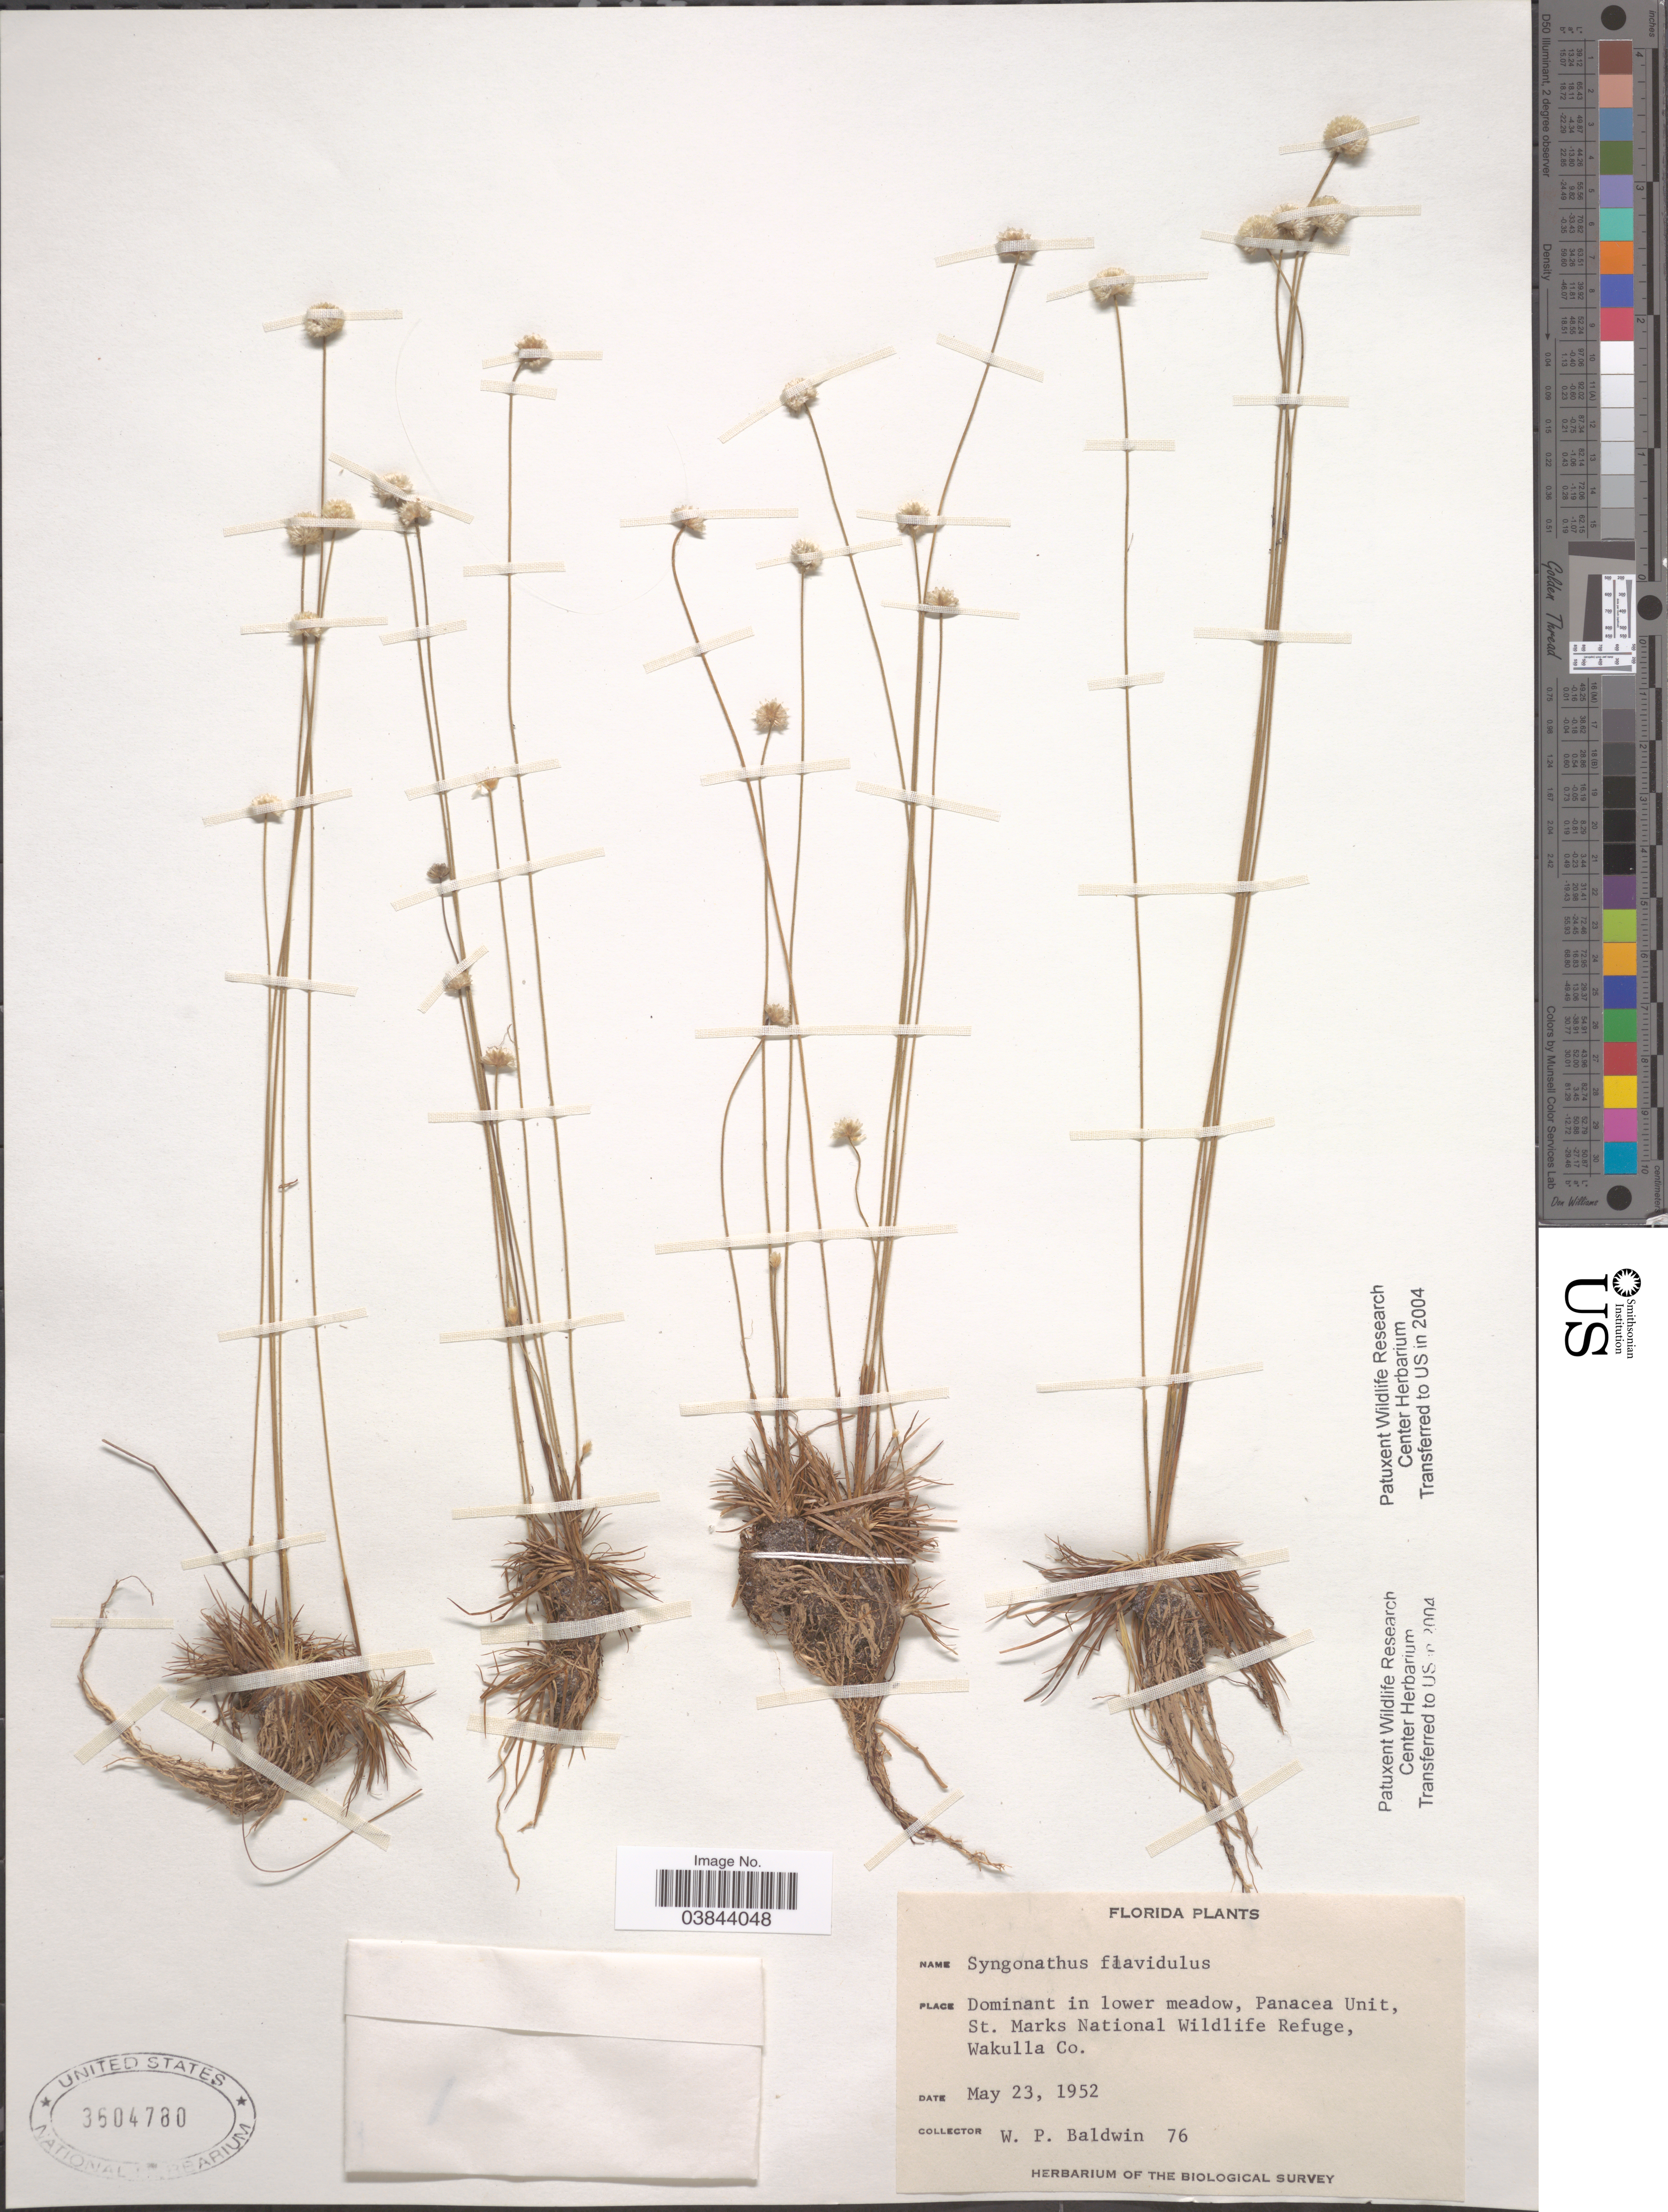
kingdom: Plantae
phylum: Tracheophyta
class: Liliopsida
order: Poales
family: Eriocaulaceae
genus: Syngonanthus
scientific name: Syngonanthus flavidulus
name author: (Michx.) Ruhland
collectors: W. Baldwin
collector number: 76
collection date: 1952-05-23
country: United States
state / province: Florida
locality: Panacea Unit, St. Marks National Wildlife Refuge, Wakulla Co.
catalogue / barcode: US 3604780